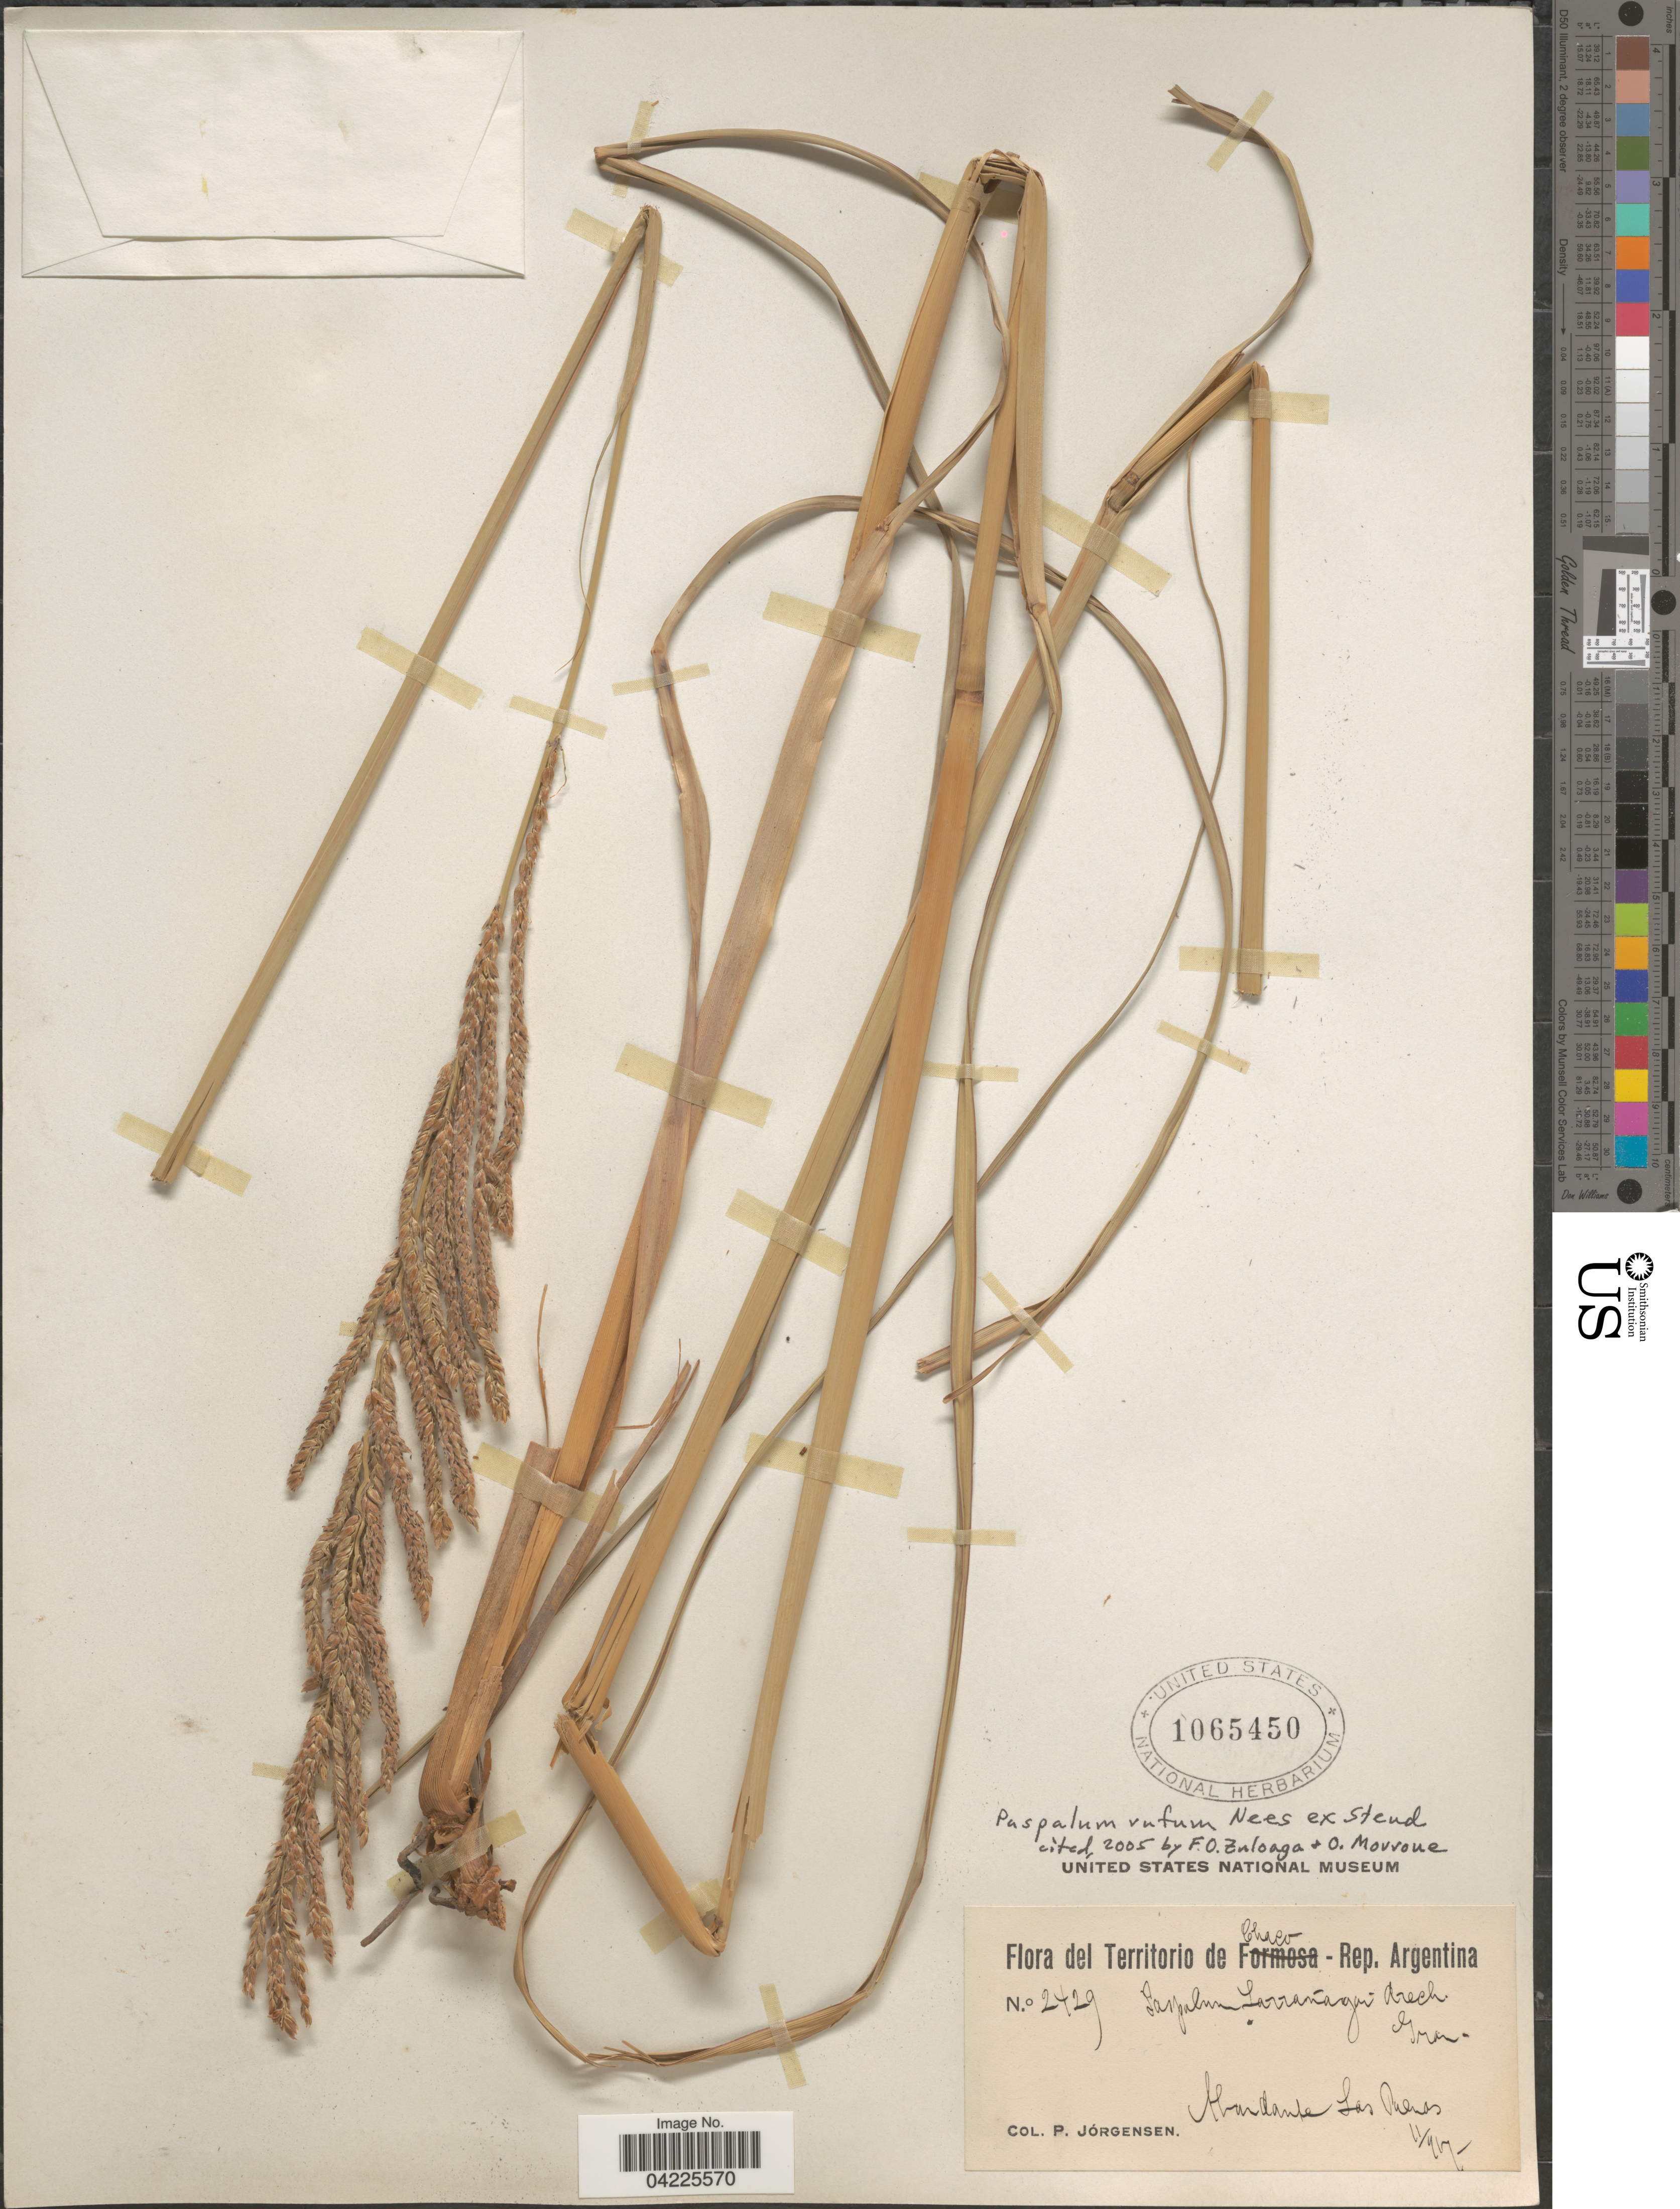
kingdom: Plantae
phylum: Tracheophyta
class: Liliopsida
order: Poales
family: Poaceae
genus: Paspalum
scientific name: Paspalum rufum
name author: Nees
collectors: P. Jörgensen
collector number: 2429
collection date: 1917-11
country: Argentina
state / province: Chaco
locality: Territorio de Chaco. Las Puenas.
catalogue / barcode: US 1065450